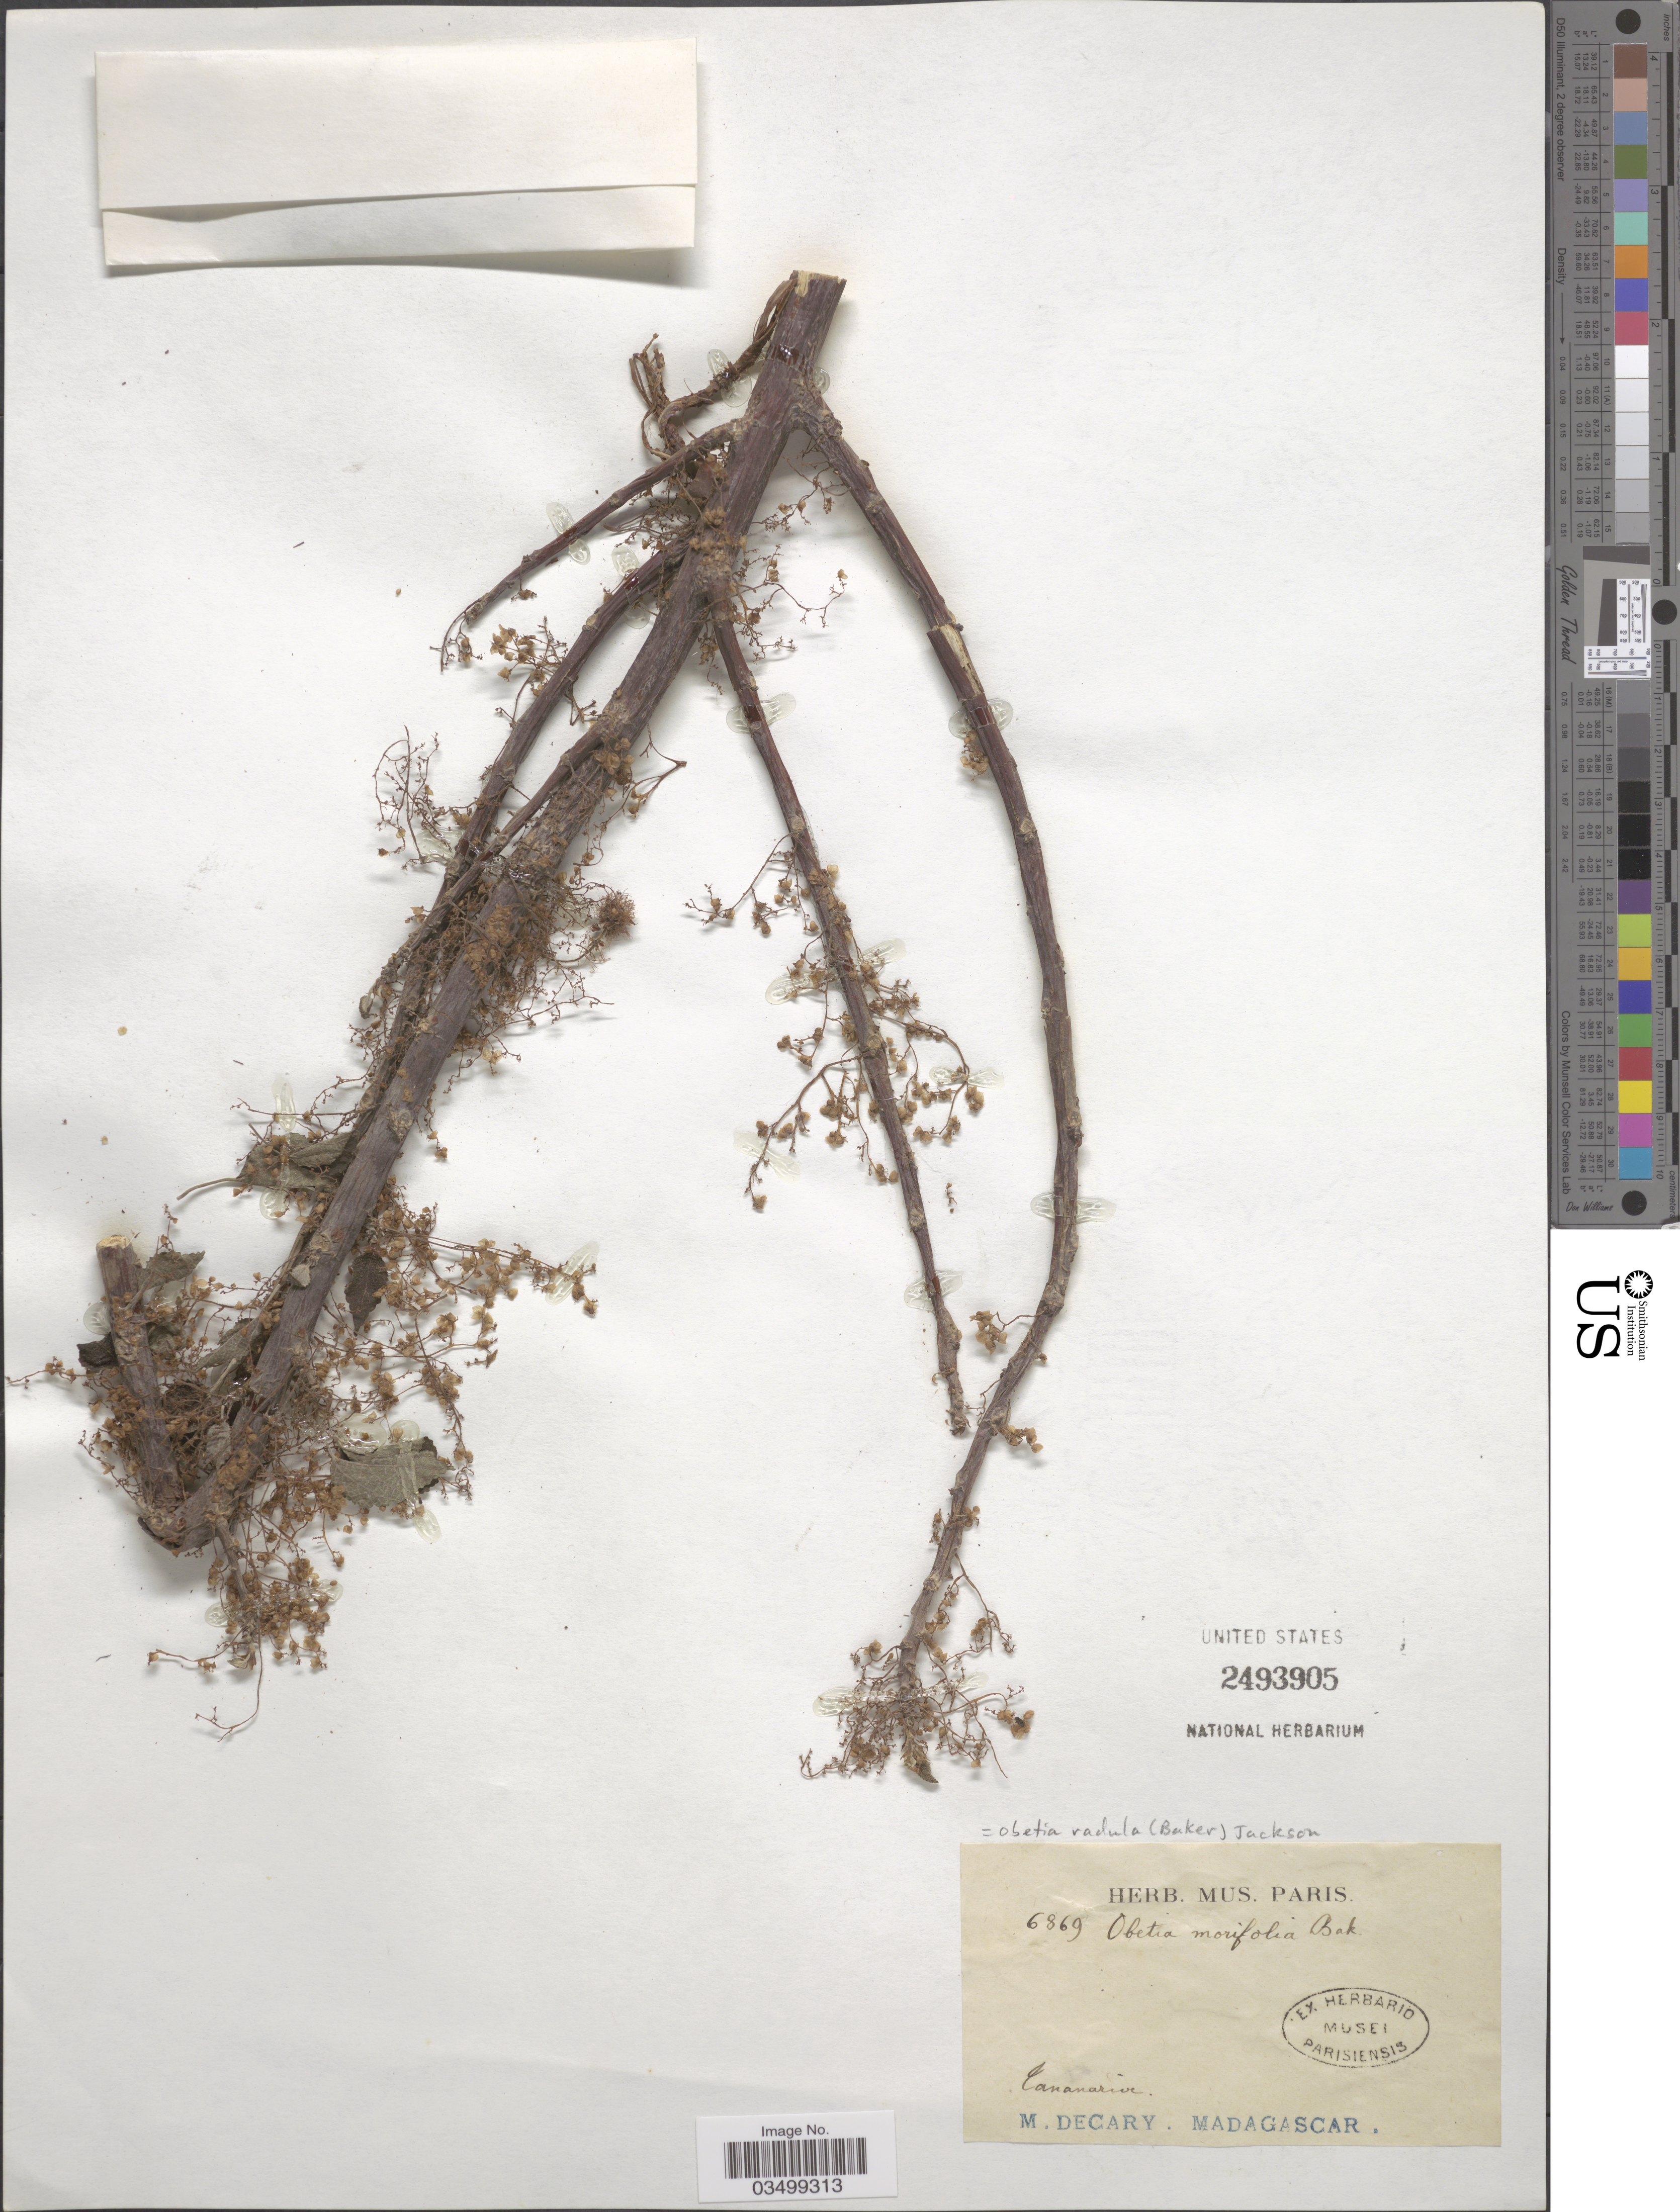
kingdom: Plantae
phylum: Tracheophyta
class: Magnoliopsida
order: Rosales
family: Urticaceae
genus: Obetia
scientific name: Obetia radula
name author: ex B.D. Jacks.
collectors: R. Decary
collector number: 6869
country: Madagascar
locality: Tananarive.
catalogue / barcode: US 2493905